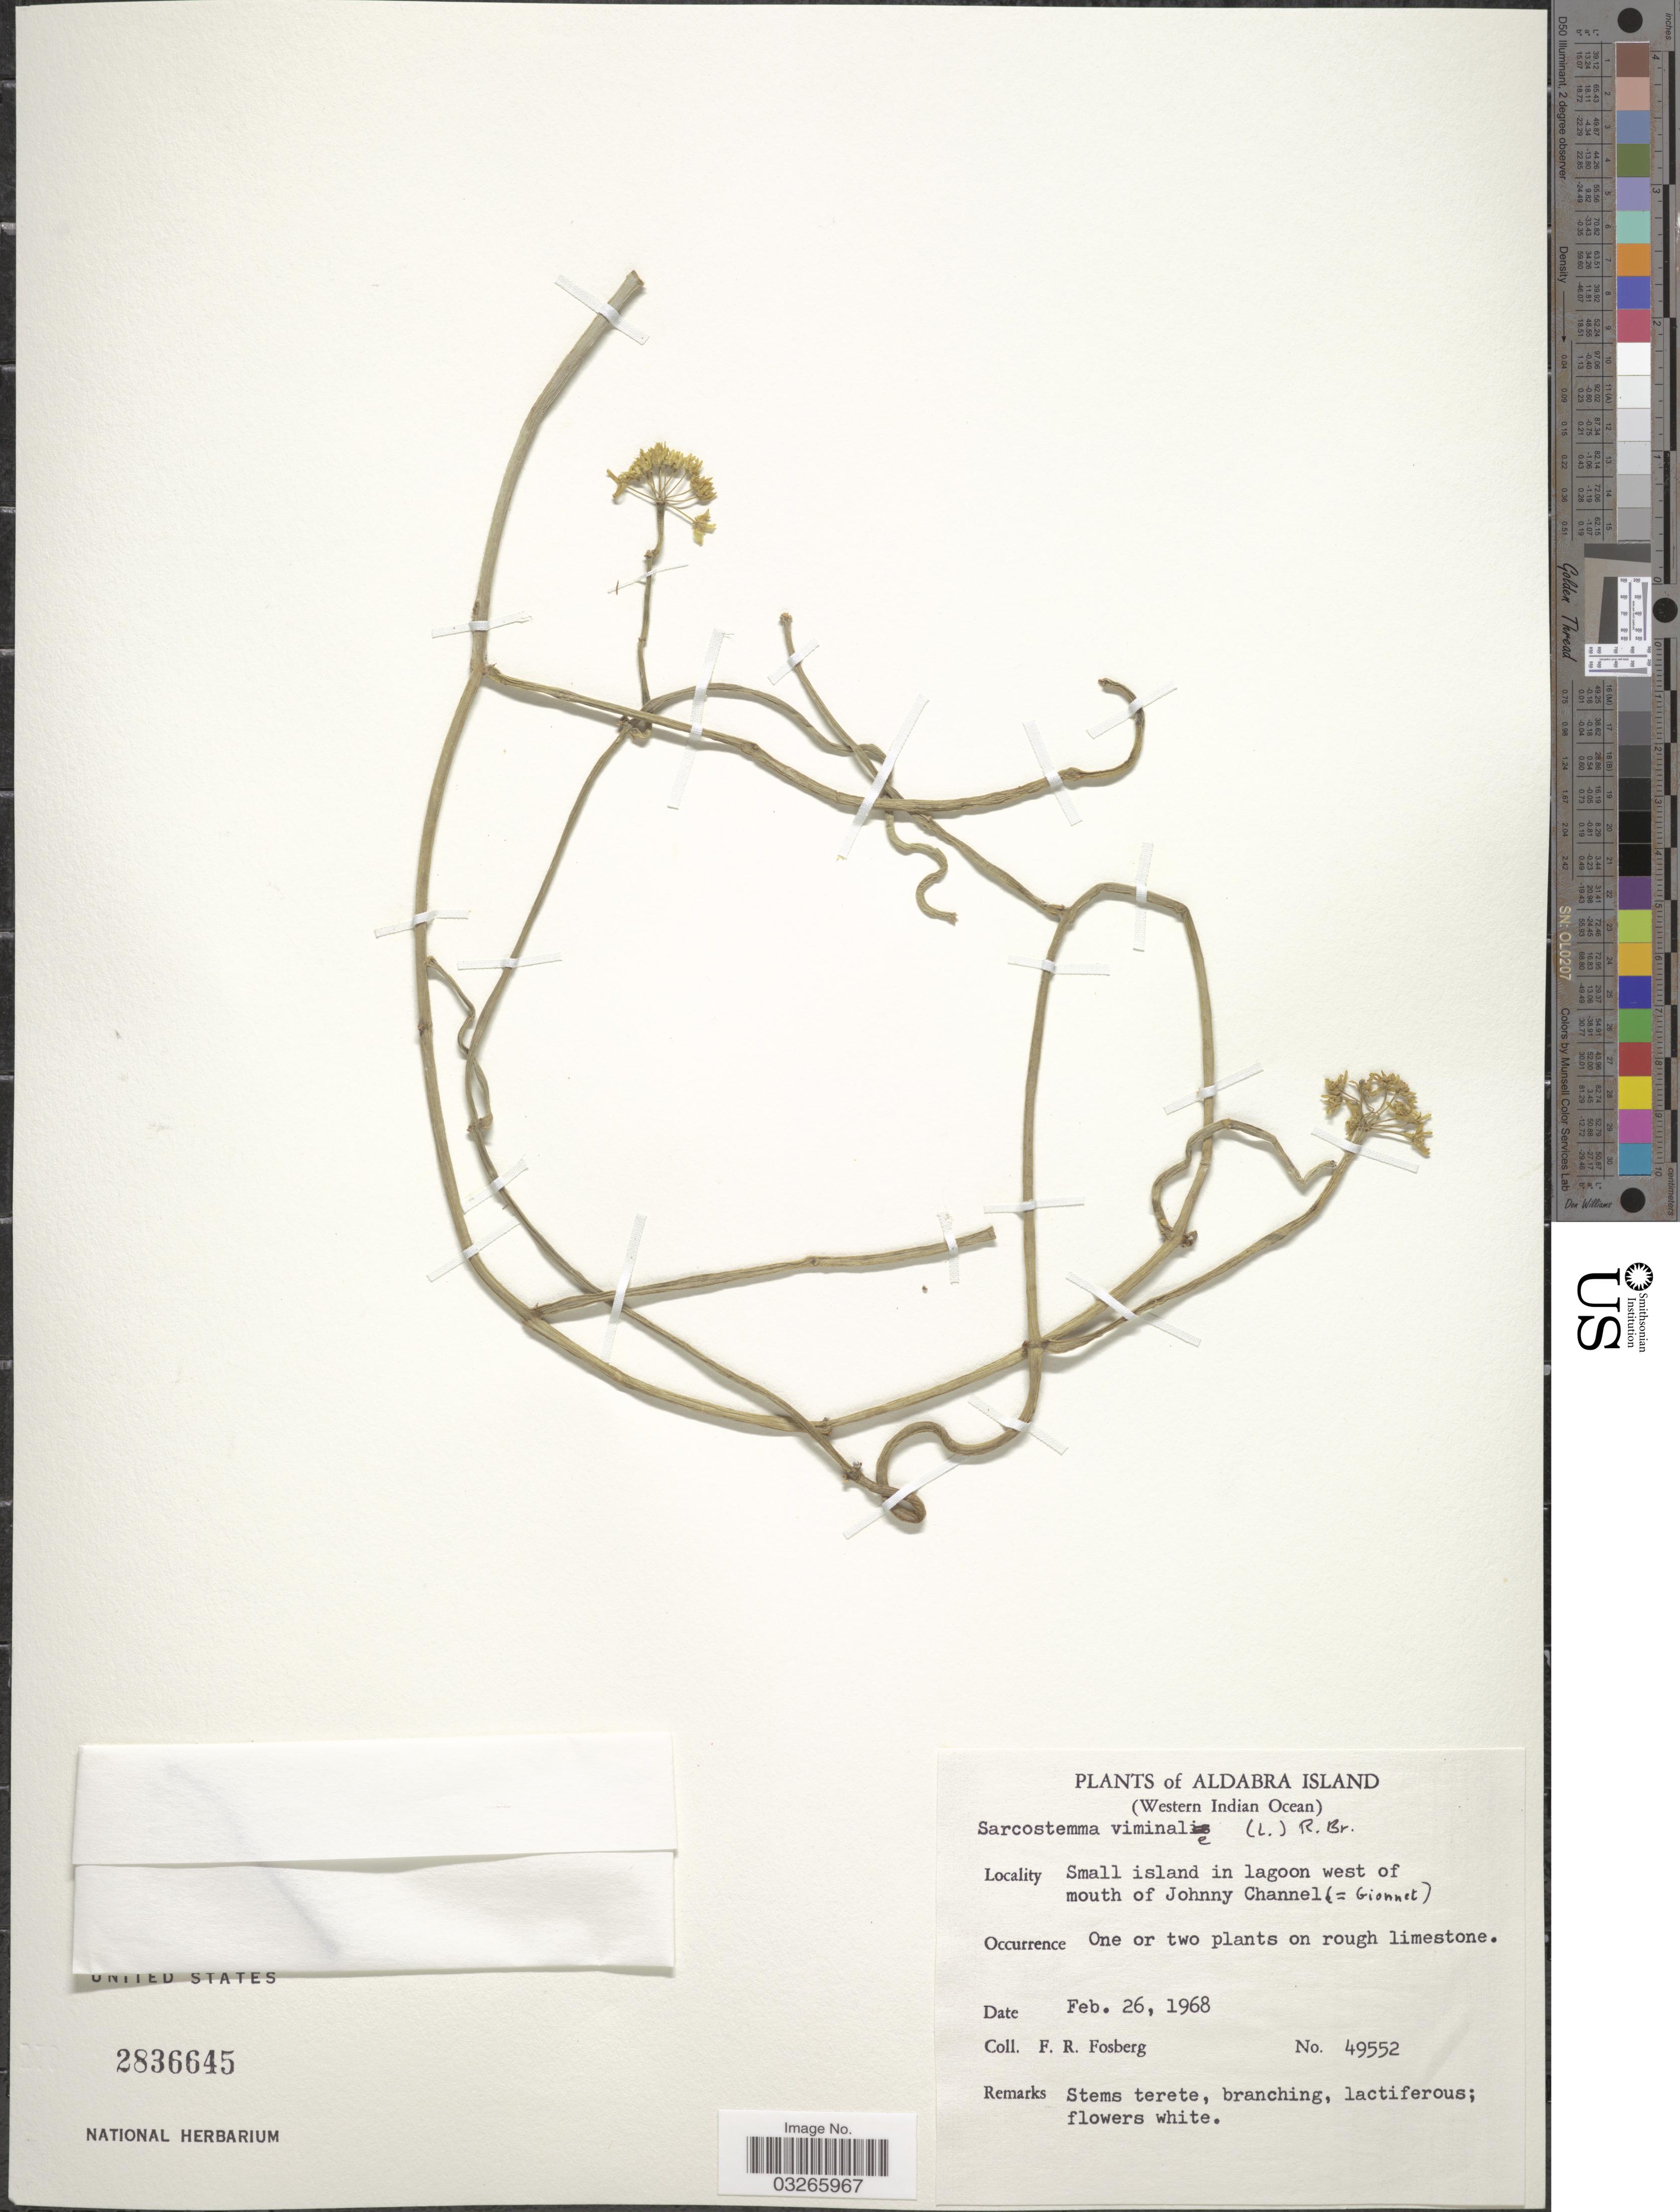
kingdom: Plantae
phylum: Tracheophyta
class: Magnoliopsida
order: Gentianales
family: Apocynaceae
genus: Sarcostemma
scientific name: Sarcostemma viminale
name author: (Linn) R. Br.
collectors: F. R. Fosberg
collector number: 49552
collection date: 1968-02-26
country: Seychelles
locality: Aldabra Island. (Western Indian Ocean). Small island in lagoon west of mouth of Johnny Channel (= Gionnet).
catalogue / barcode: US 2836645